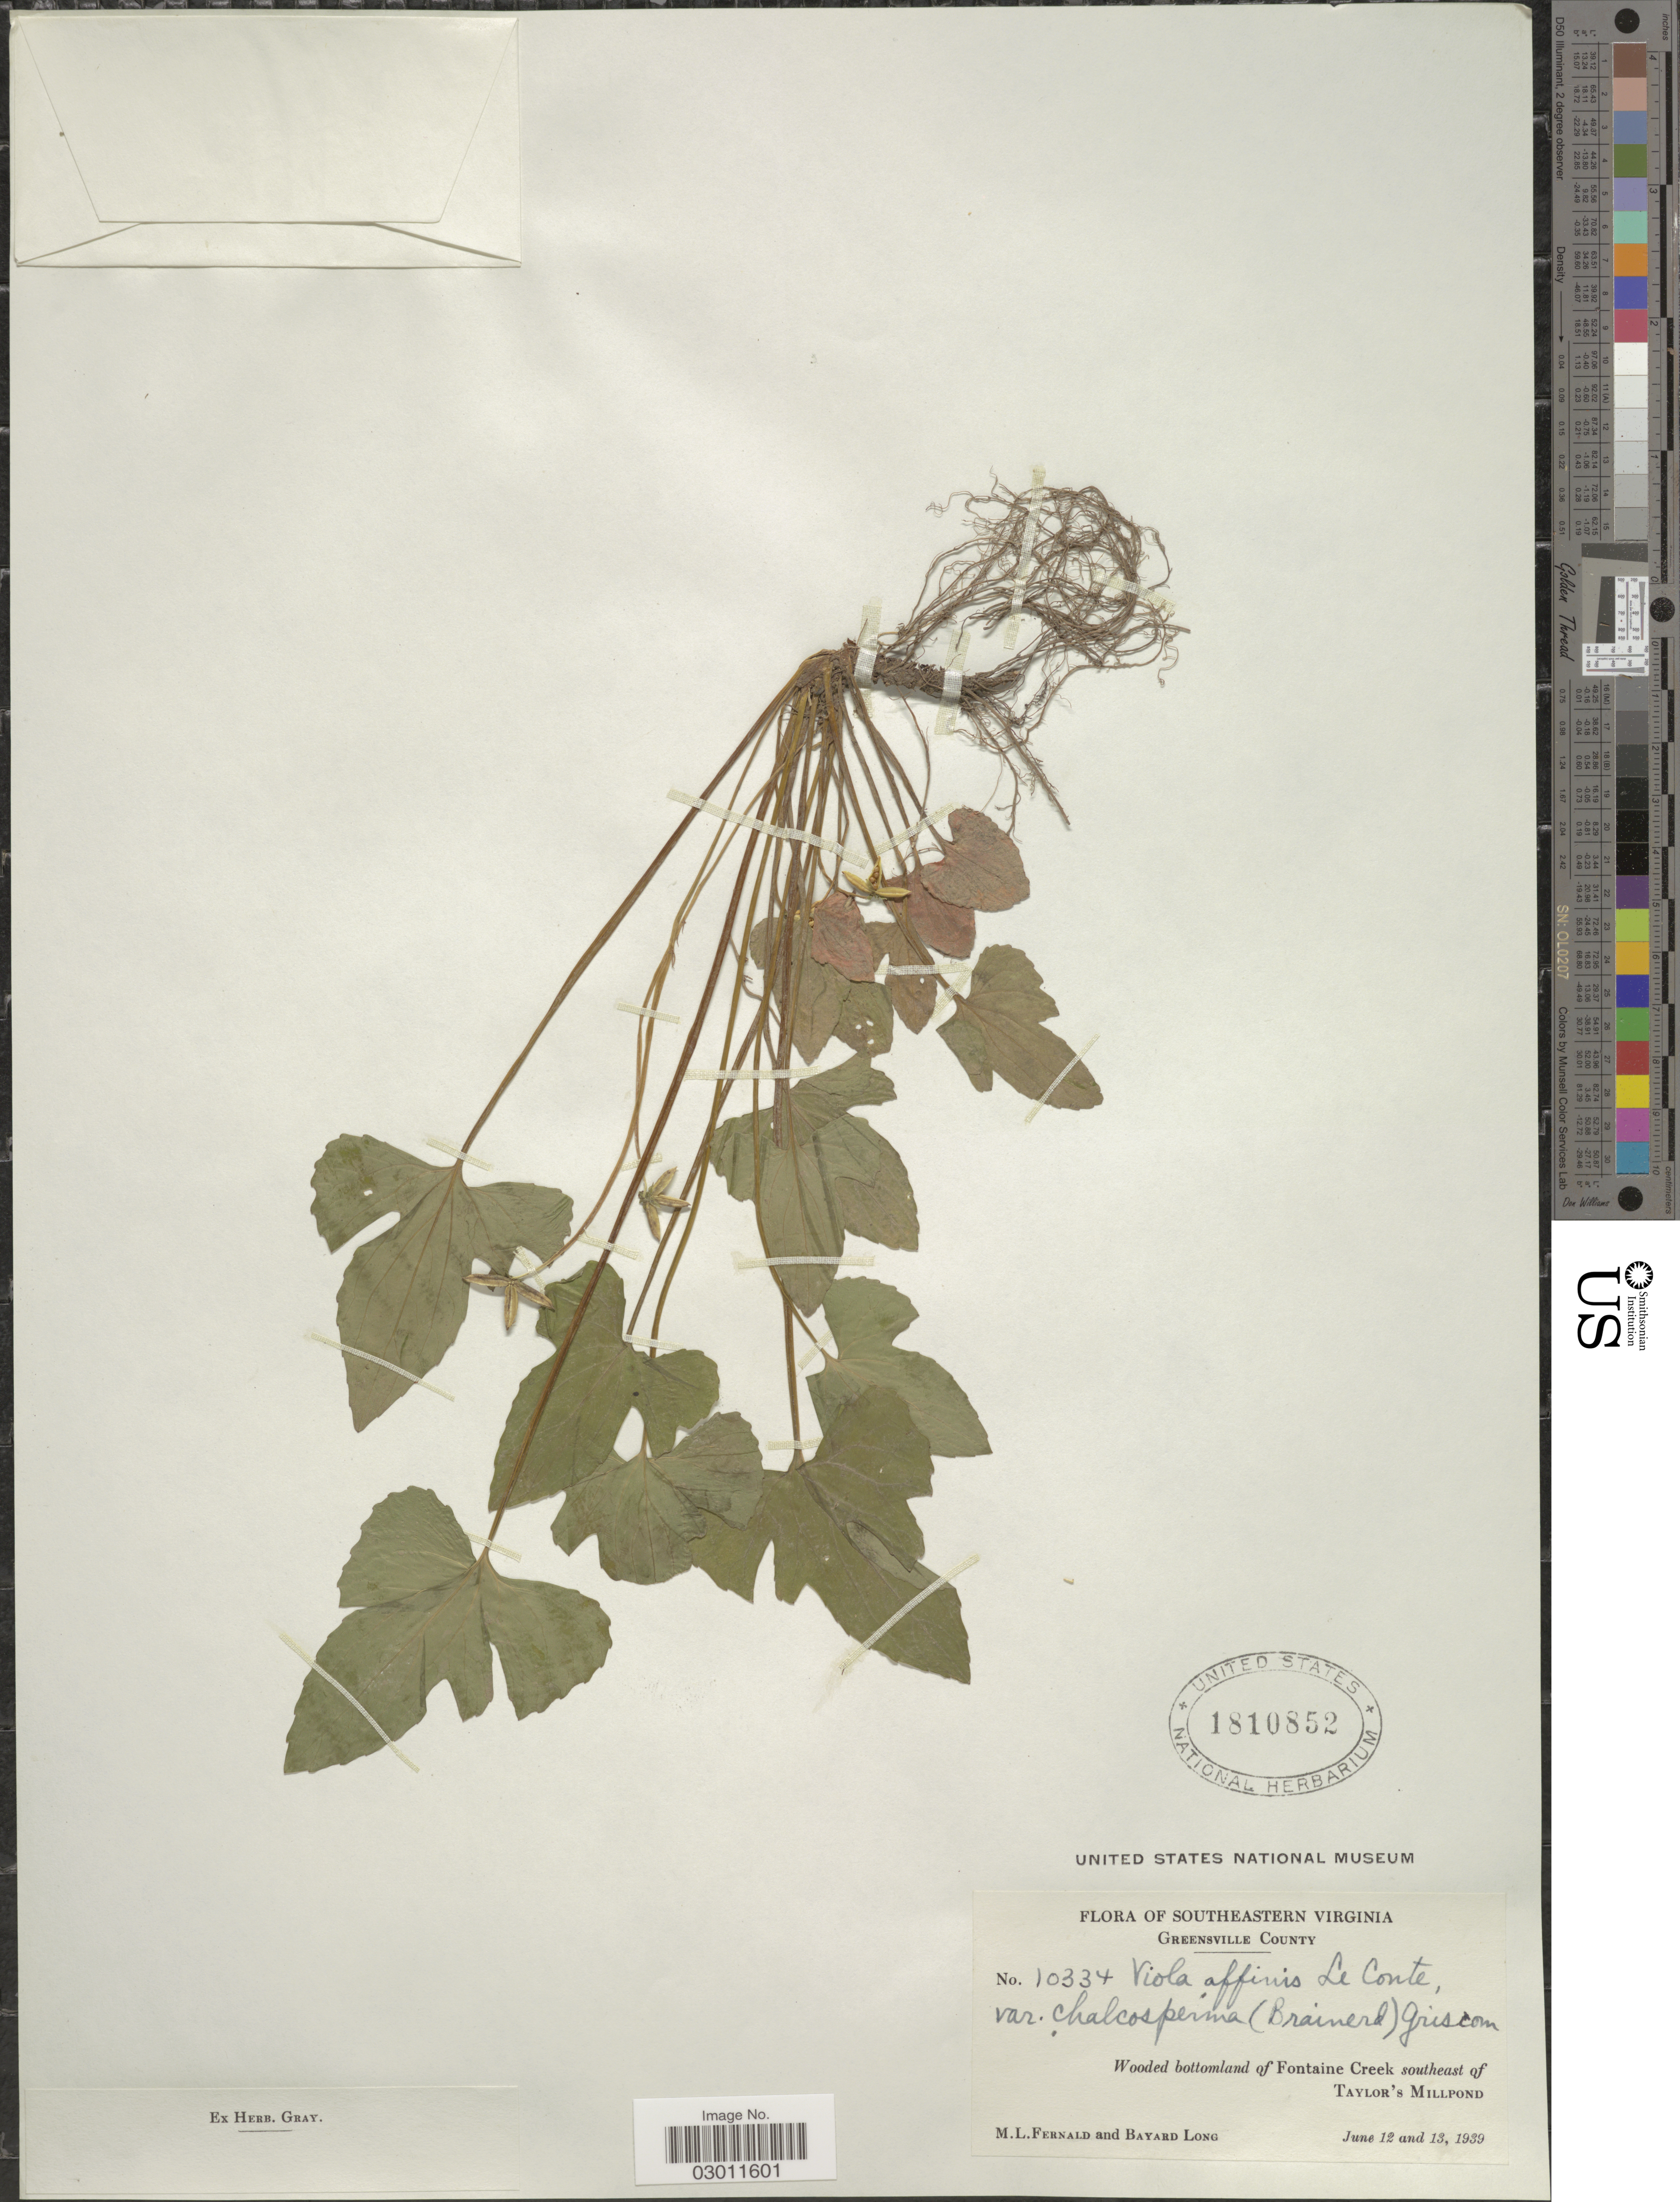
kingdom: Plantae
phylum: Tracheophyta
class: Magnoliopsida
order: Malpighiales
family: Violaceae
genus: Viola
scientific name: Viola affinis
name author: LeConte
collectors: M. L. Fernald & B. Long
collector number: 10334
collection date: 1939-06-12/1939-06-13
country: United States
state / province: Virginia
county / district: Greensville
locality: Southeastern Virginia, Greensville County, Wooded bottomland of Fontaine Creek, southeast of Taylor's Millpond.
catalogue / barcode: US 1810852